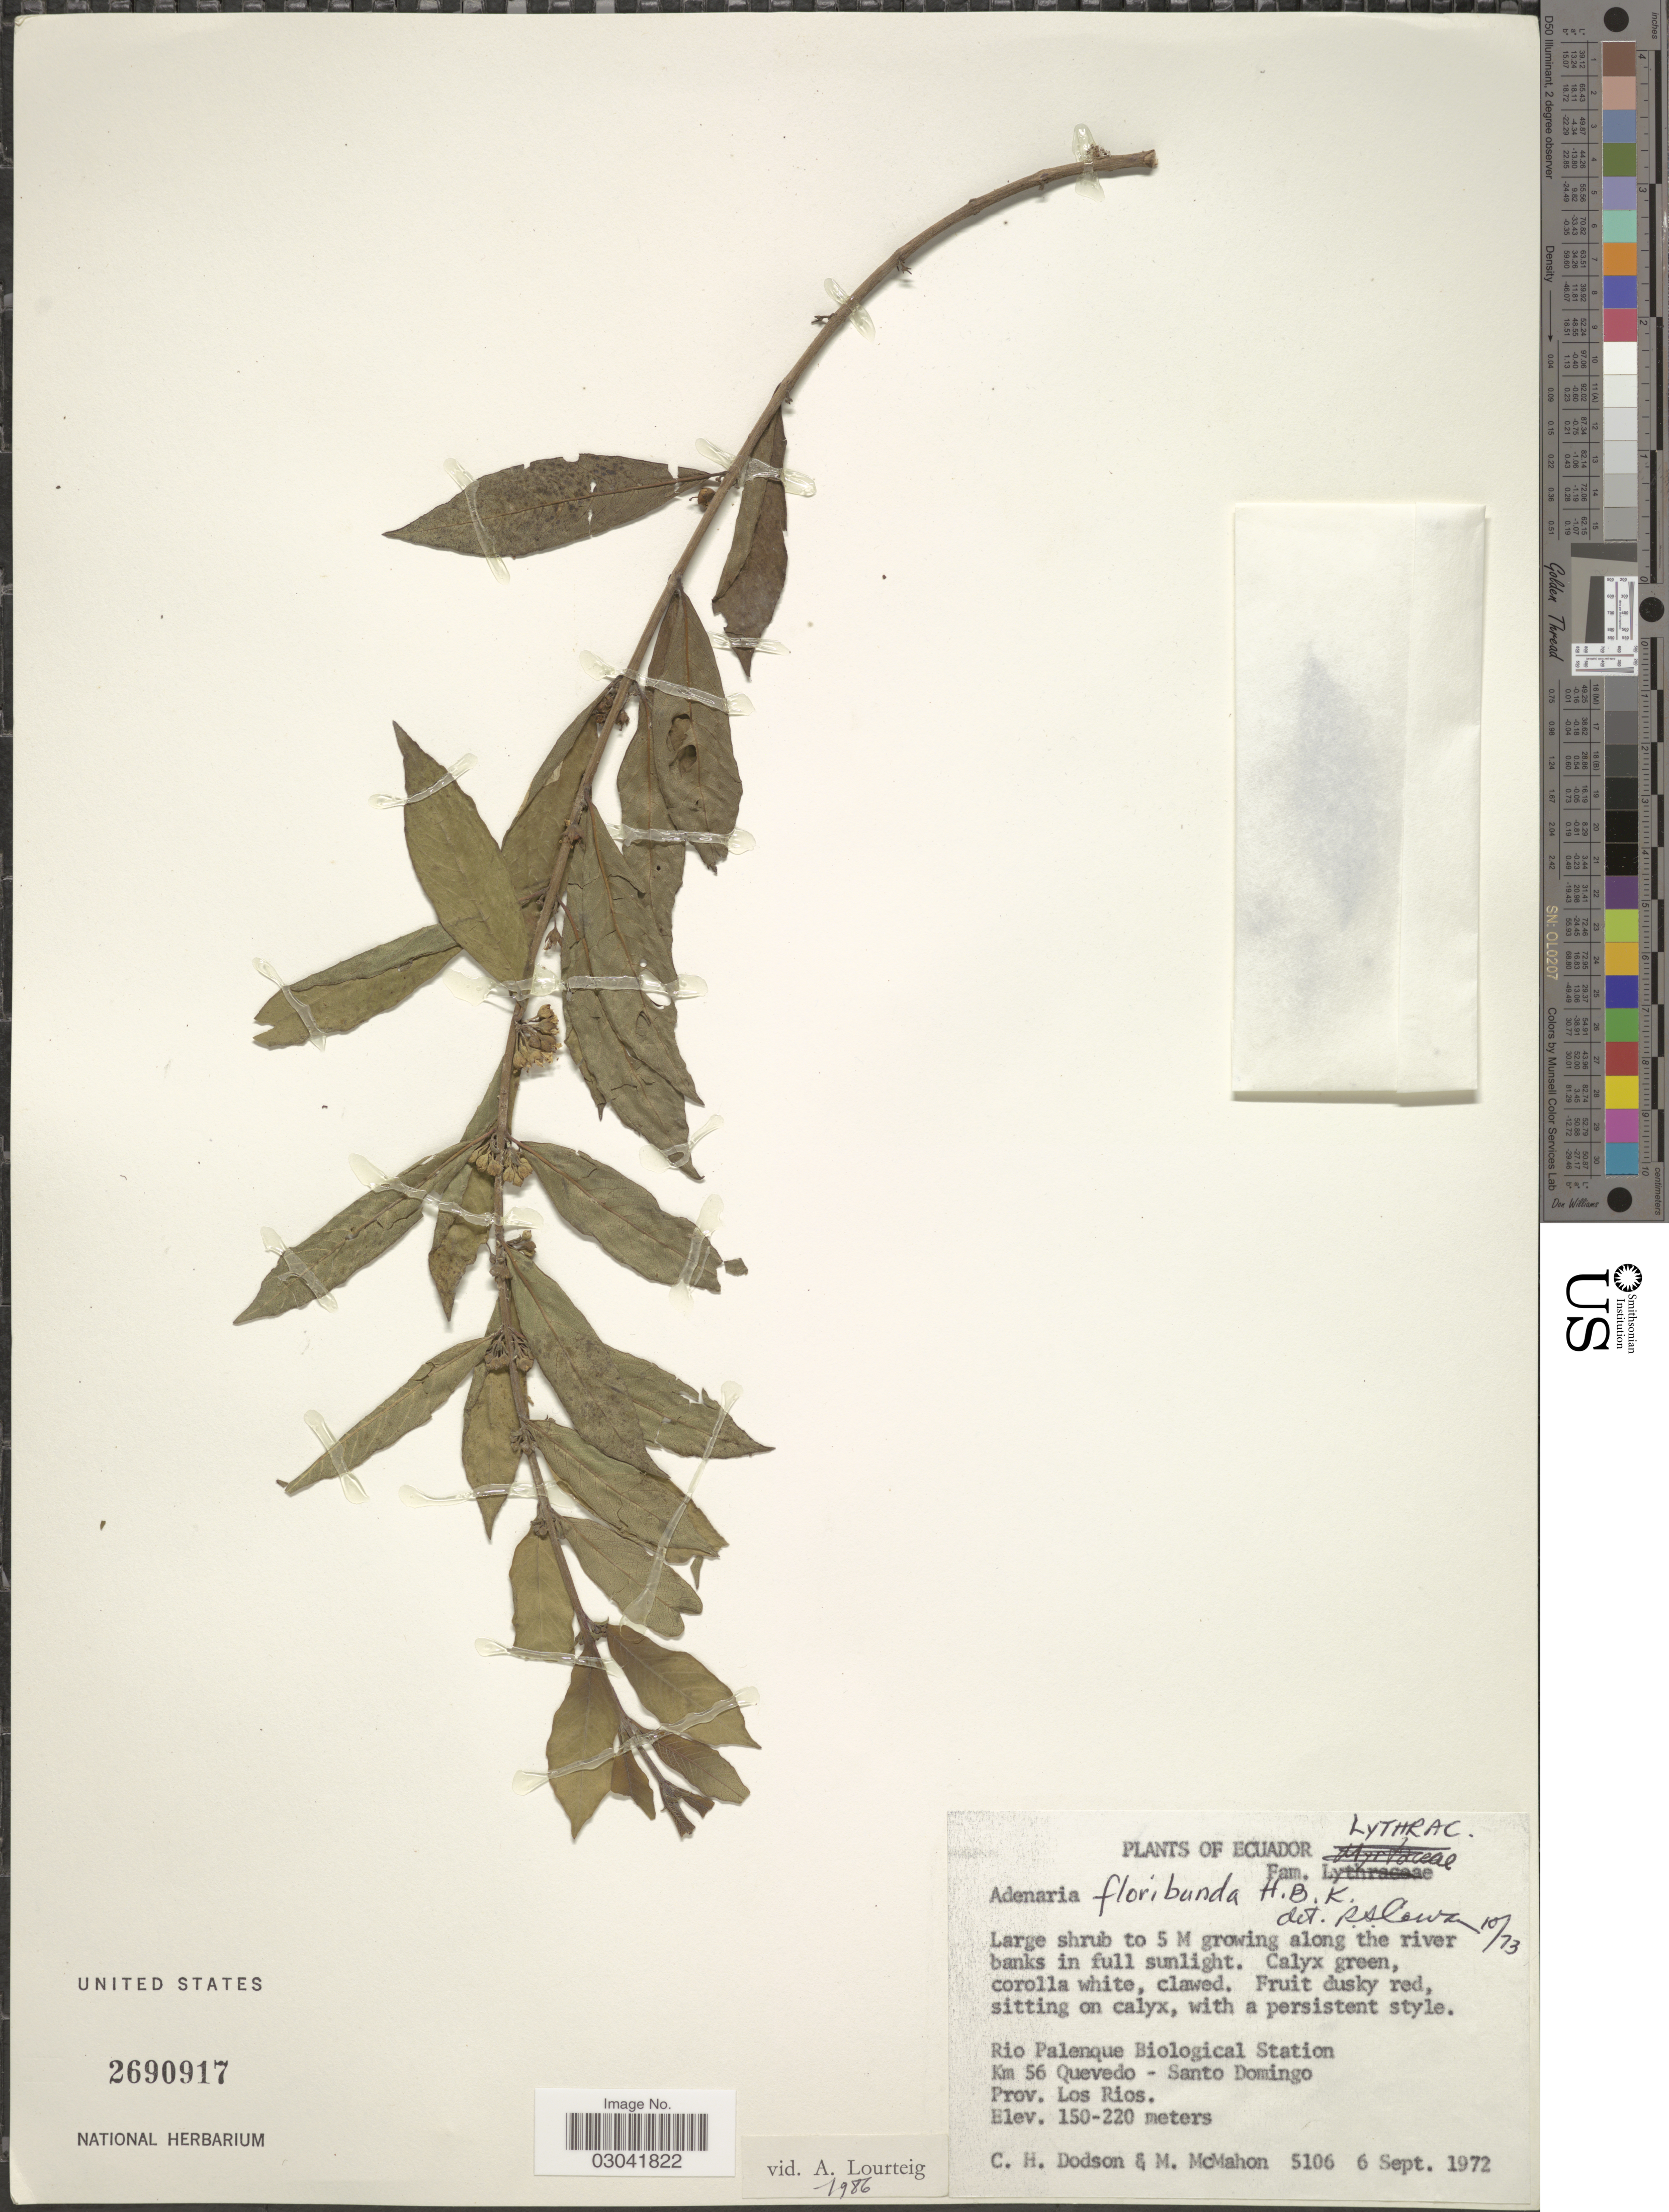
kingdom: Plantae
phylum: Tracheophyta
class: Magnoliopsida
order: Myrtales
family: Lythraceae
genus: Adenaria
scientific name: Adenaria floribunda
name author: Kunth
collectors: C. H. Dodson & M. McMahon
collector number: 5106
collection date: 1972-09-06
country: Ecuador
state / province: Los Ríos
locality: Rio Palenque Biological Station. Km 56 Quevedo - Santo Domingo.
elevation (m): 150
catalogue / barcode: US 2690917